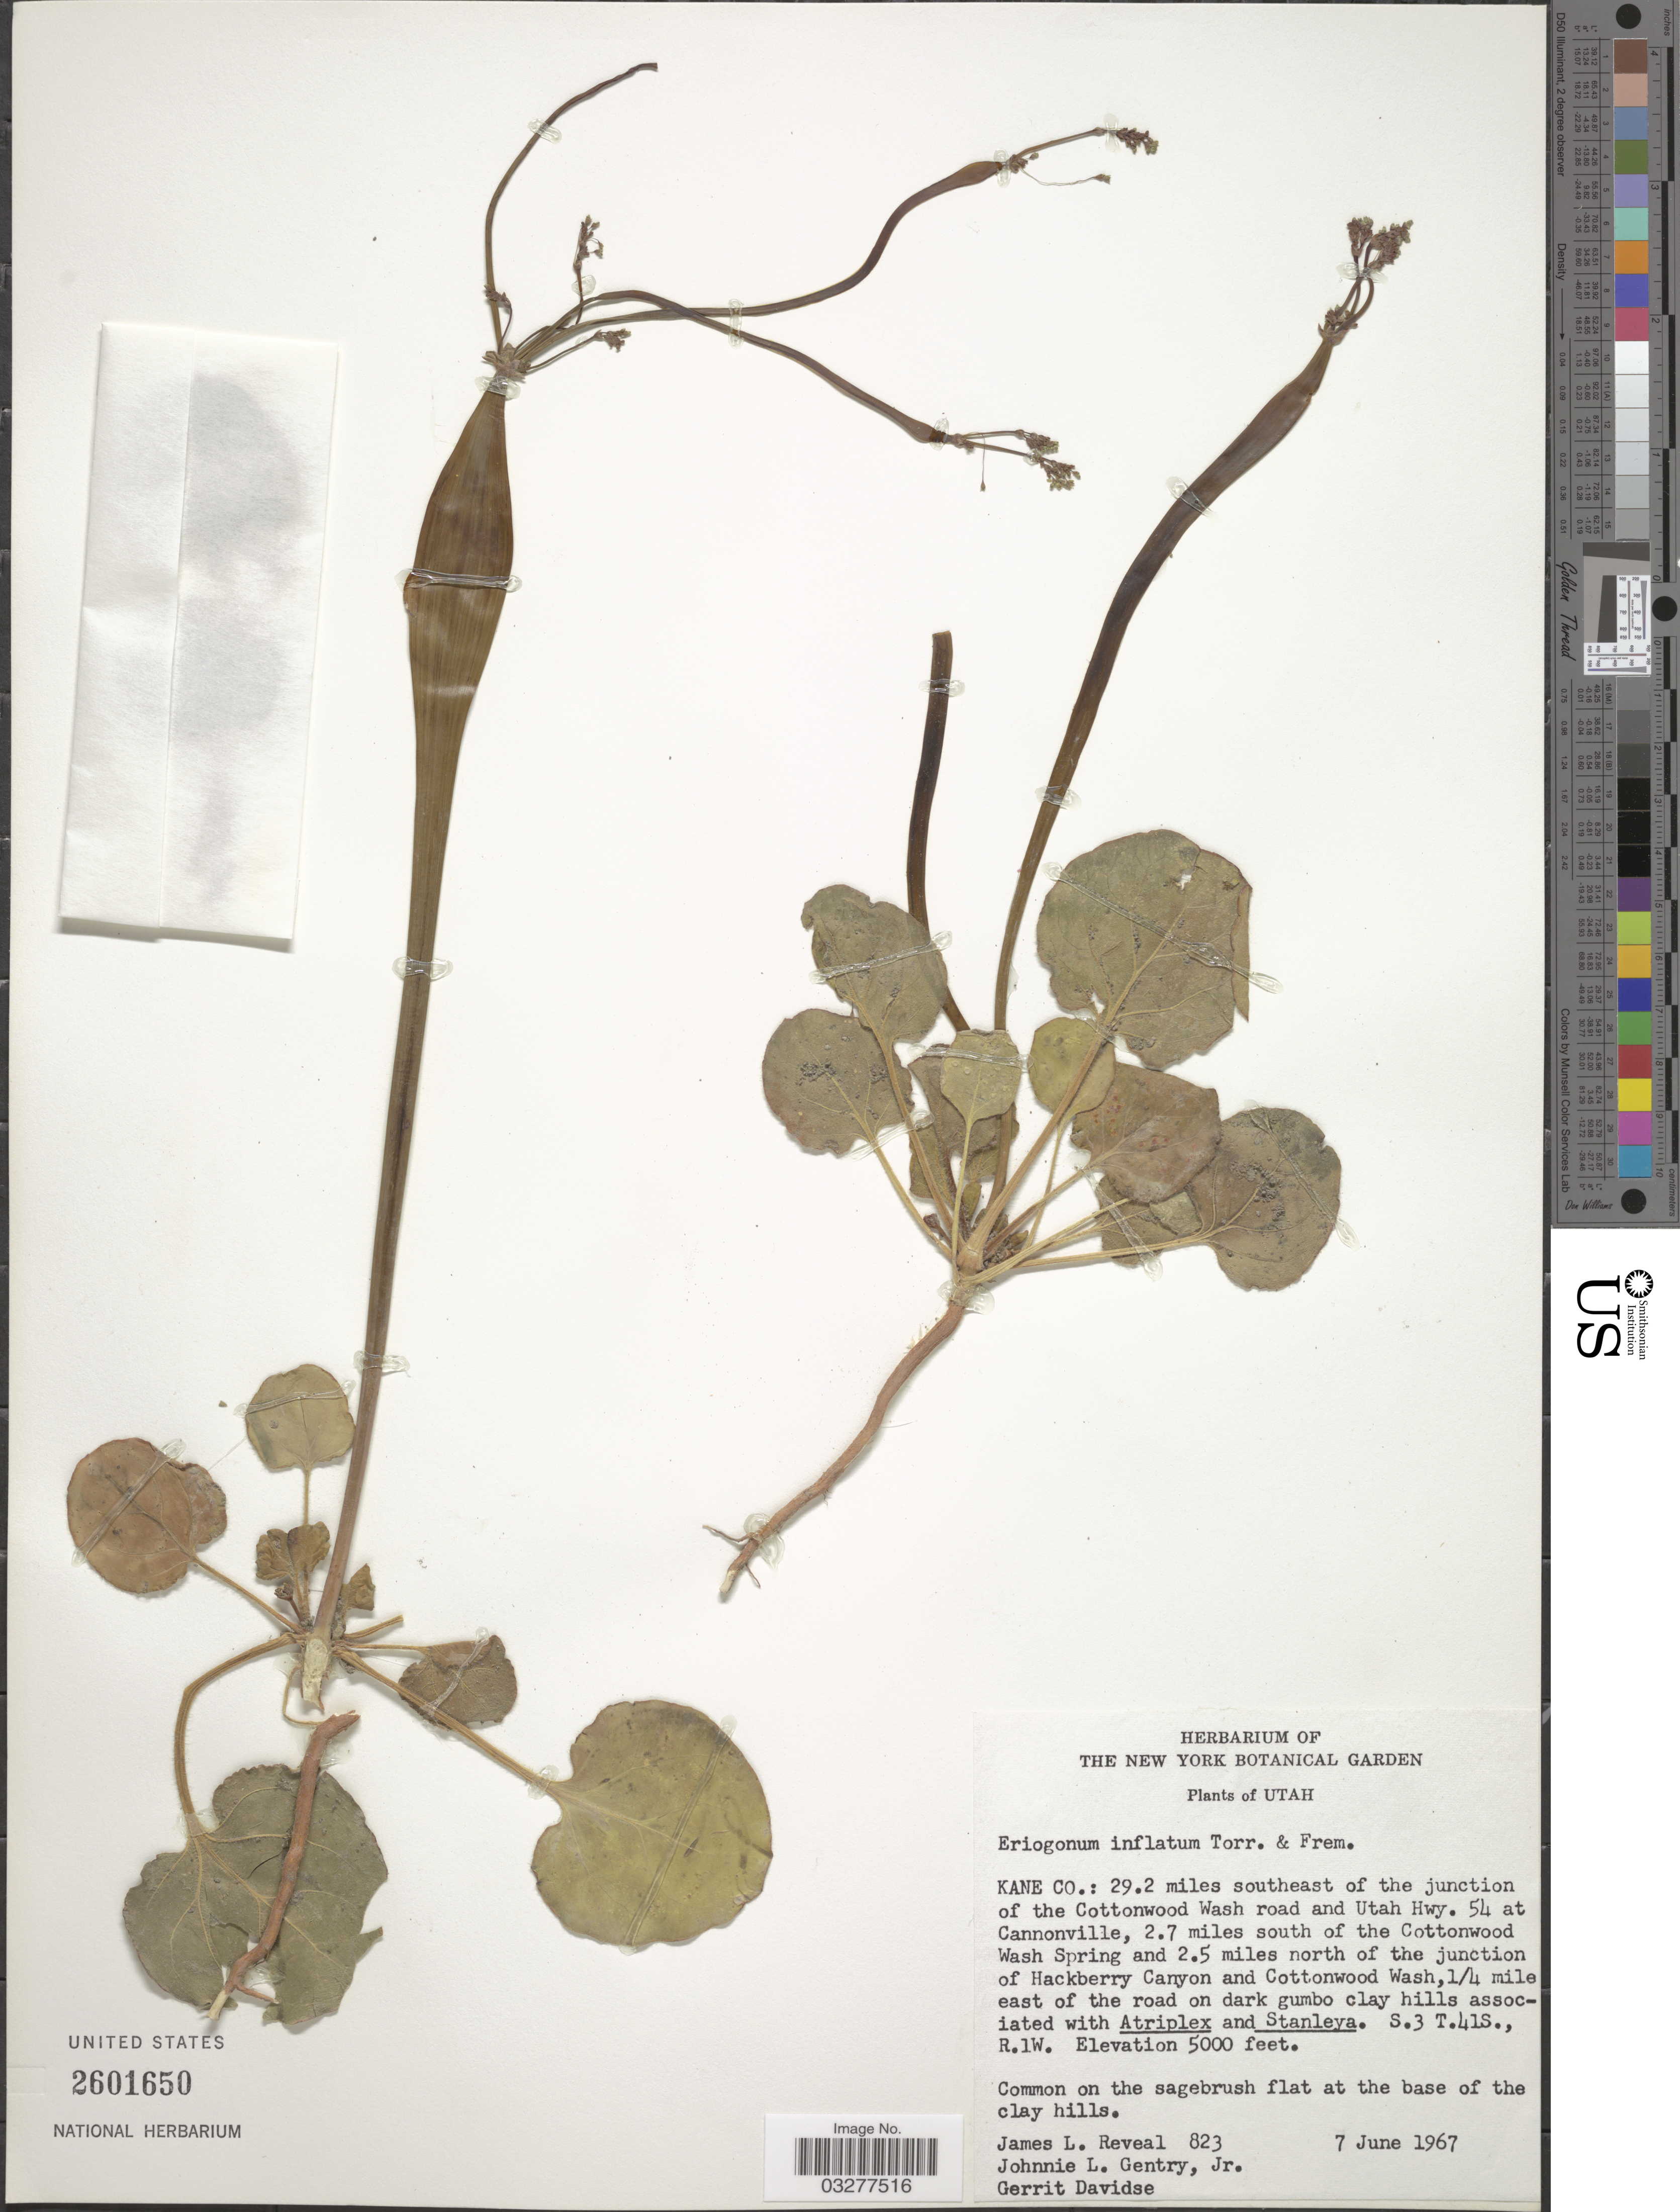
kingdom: Plantae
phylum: Tracheophyta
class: Magnoliopsida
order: Caryophyllales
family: Polygonaceae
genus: Eriogonum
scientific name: Eriogonum inflatum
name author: Torr. & Frém.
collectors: J. L. Reveal, J. L. Gentry & G. Davidse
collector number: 823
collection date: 1967-06-07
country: United States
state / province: Utah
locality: Kane Co.: 29.2 miles southeast of the junction of the Cottonwood Wash road and Utah Hwy. 54 at Cannonville, 2.7 miles south of the Cottonwood Wash Spring and 2.5 miles north of the junction of Hackberry Canyon and Cottonwood Wash, ¼ mile east of the road on dark gumbo clay hills, S. 3 T.41S., R.1W.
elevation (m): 1524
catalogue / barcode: US 2601650